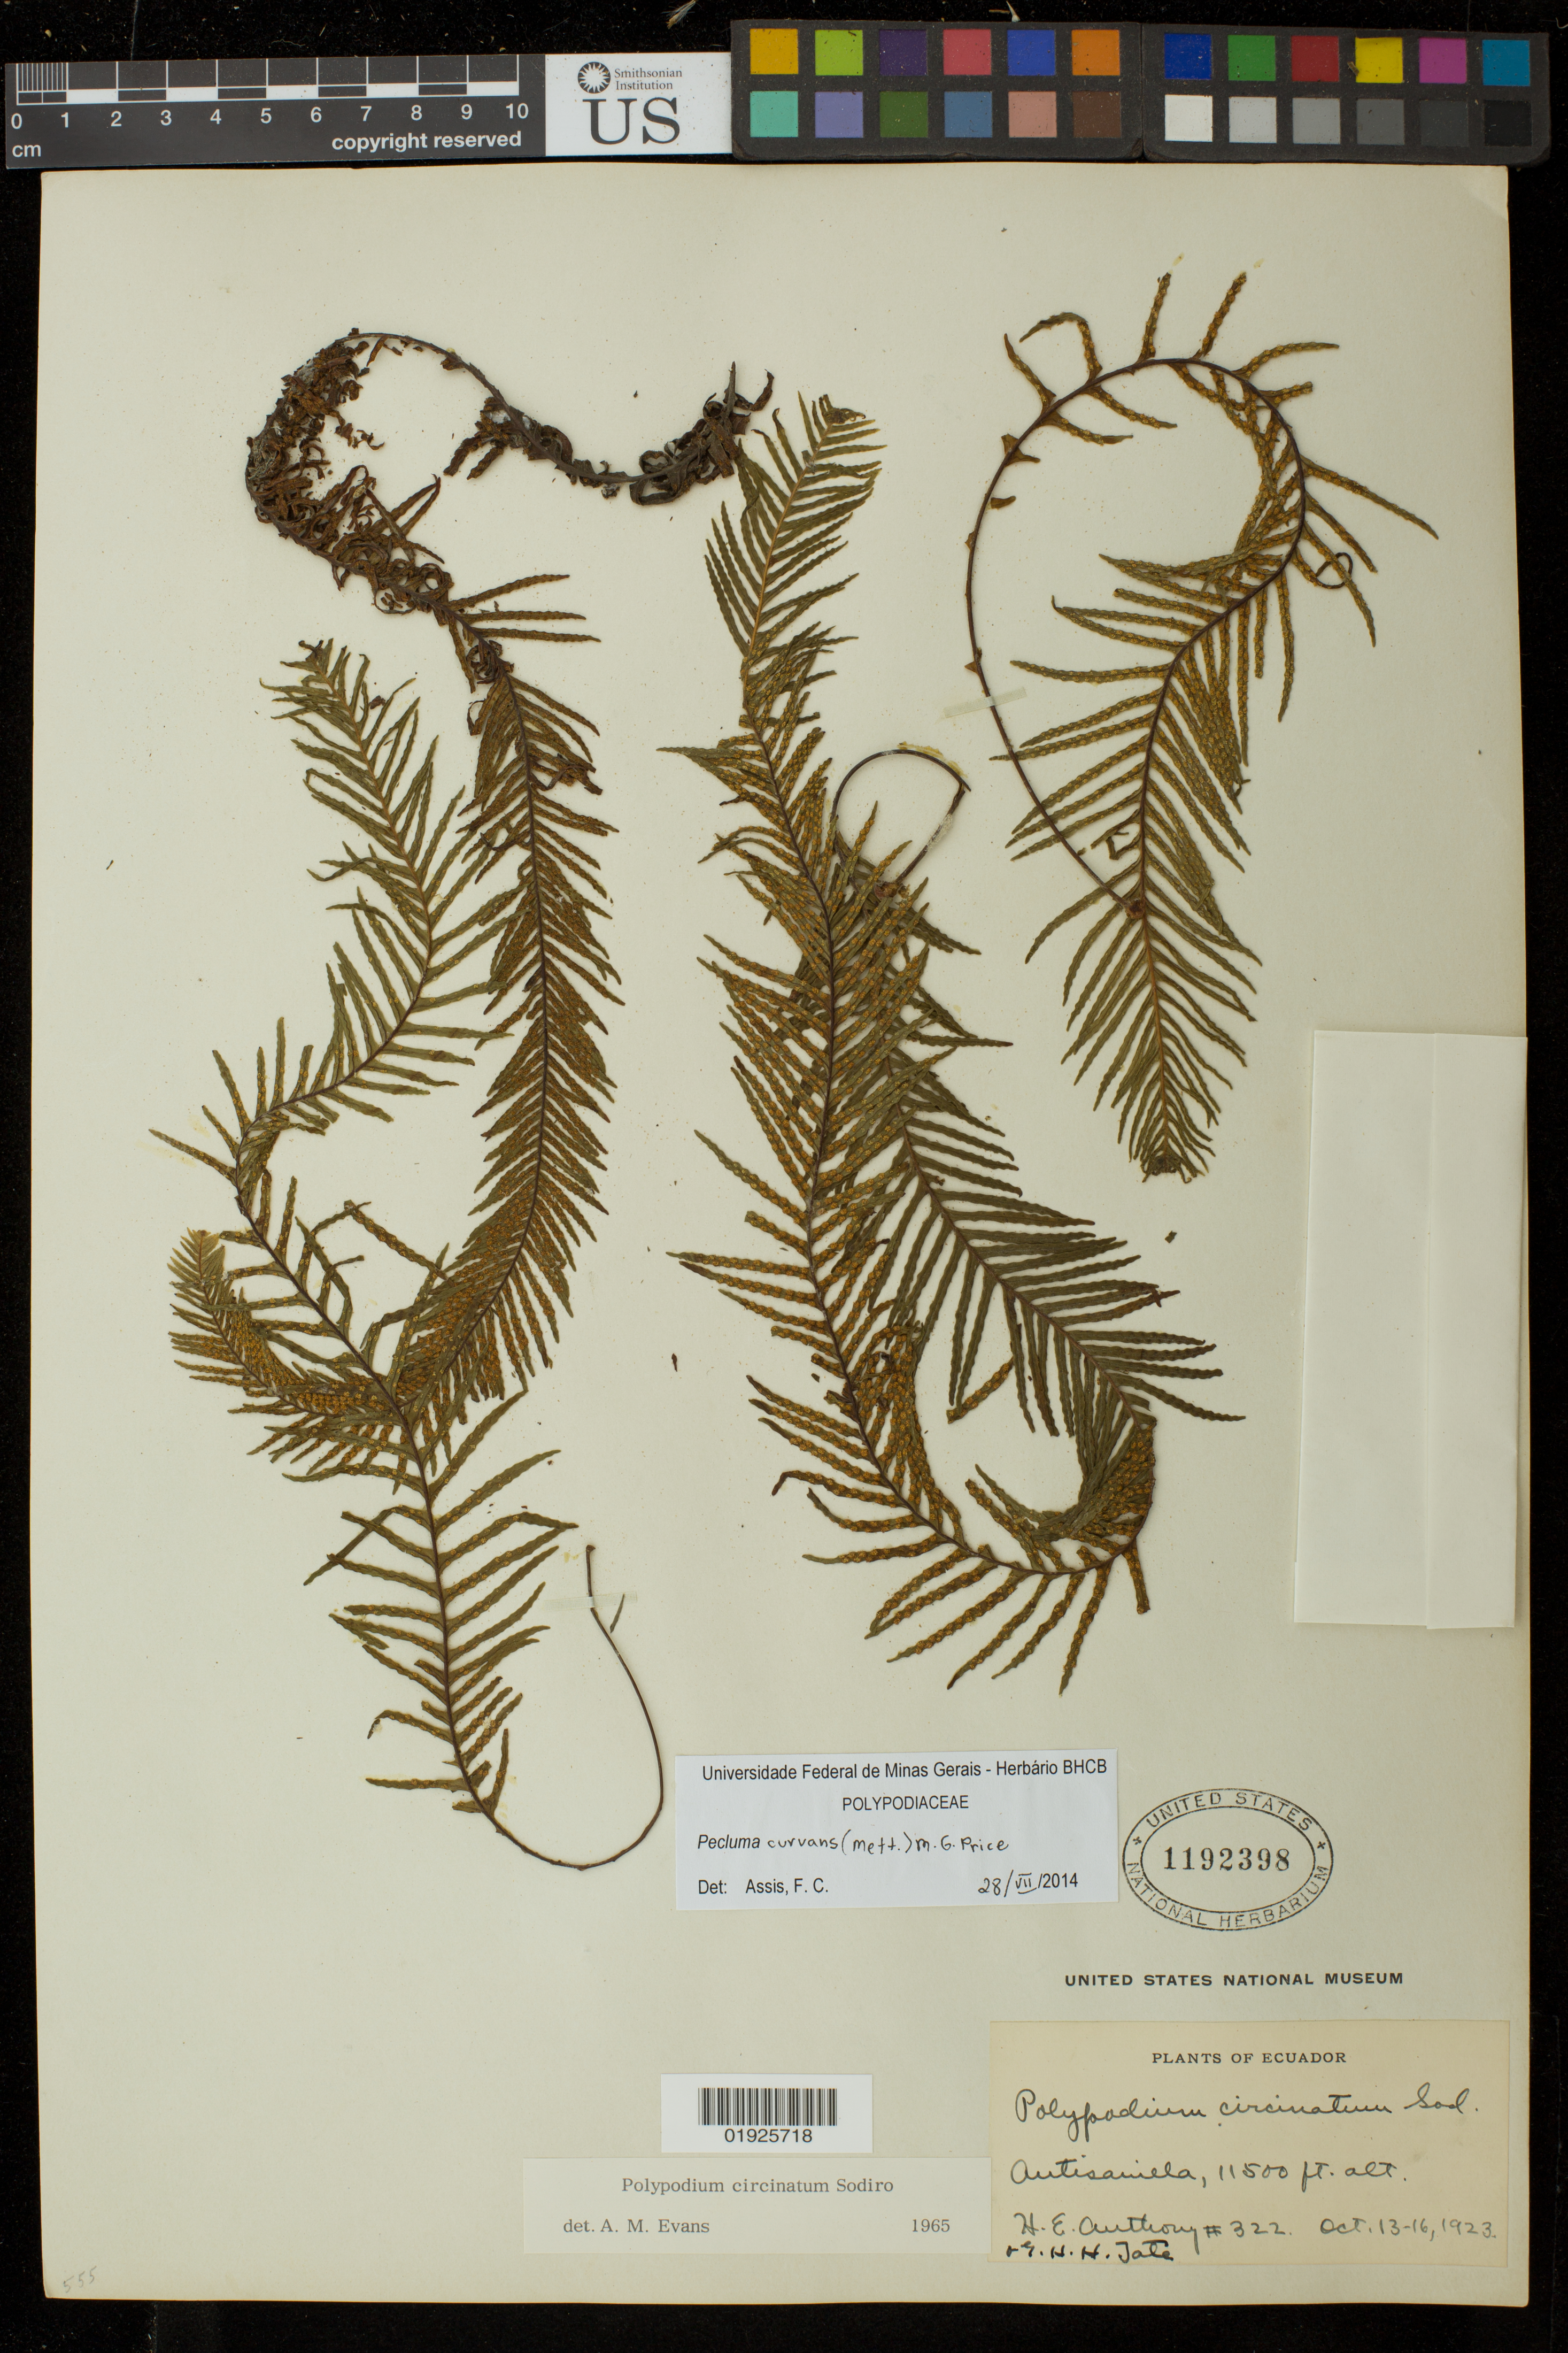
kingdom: Plantae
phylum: Tracheophyta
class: Polypodiopsida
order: Polypodiales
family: Polypodiaceae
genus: Pecluma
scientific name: Pecluma curvans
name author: (Mett.) Price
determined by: Assis, F. C.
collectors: H. E. Anthony & G. Jate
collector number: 322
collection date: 1923-10-13/1923-10-16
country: Ecuador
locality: Antisanilla.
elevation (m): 3505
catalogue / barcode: US 1192398